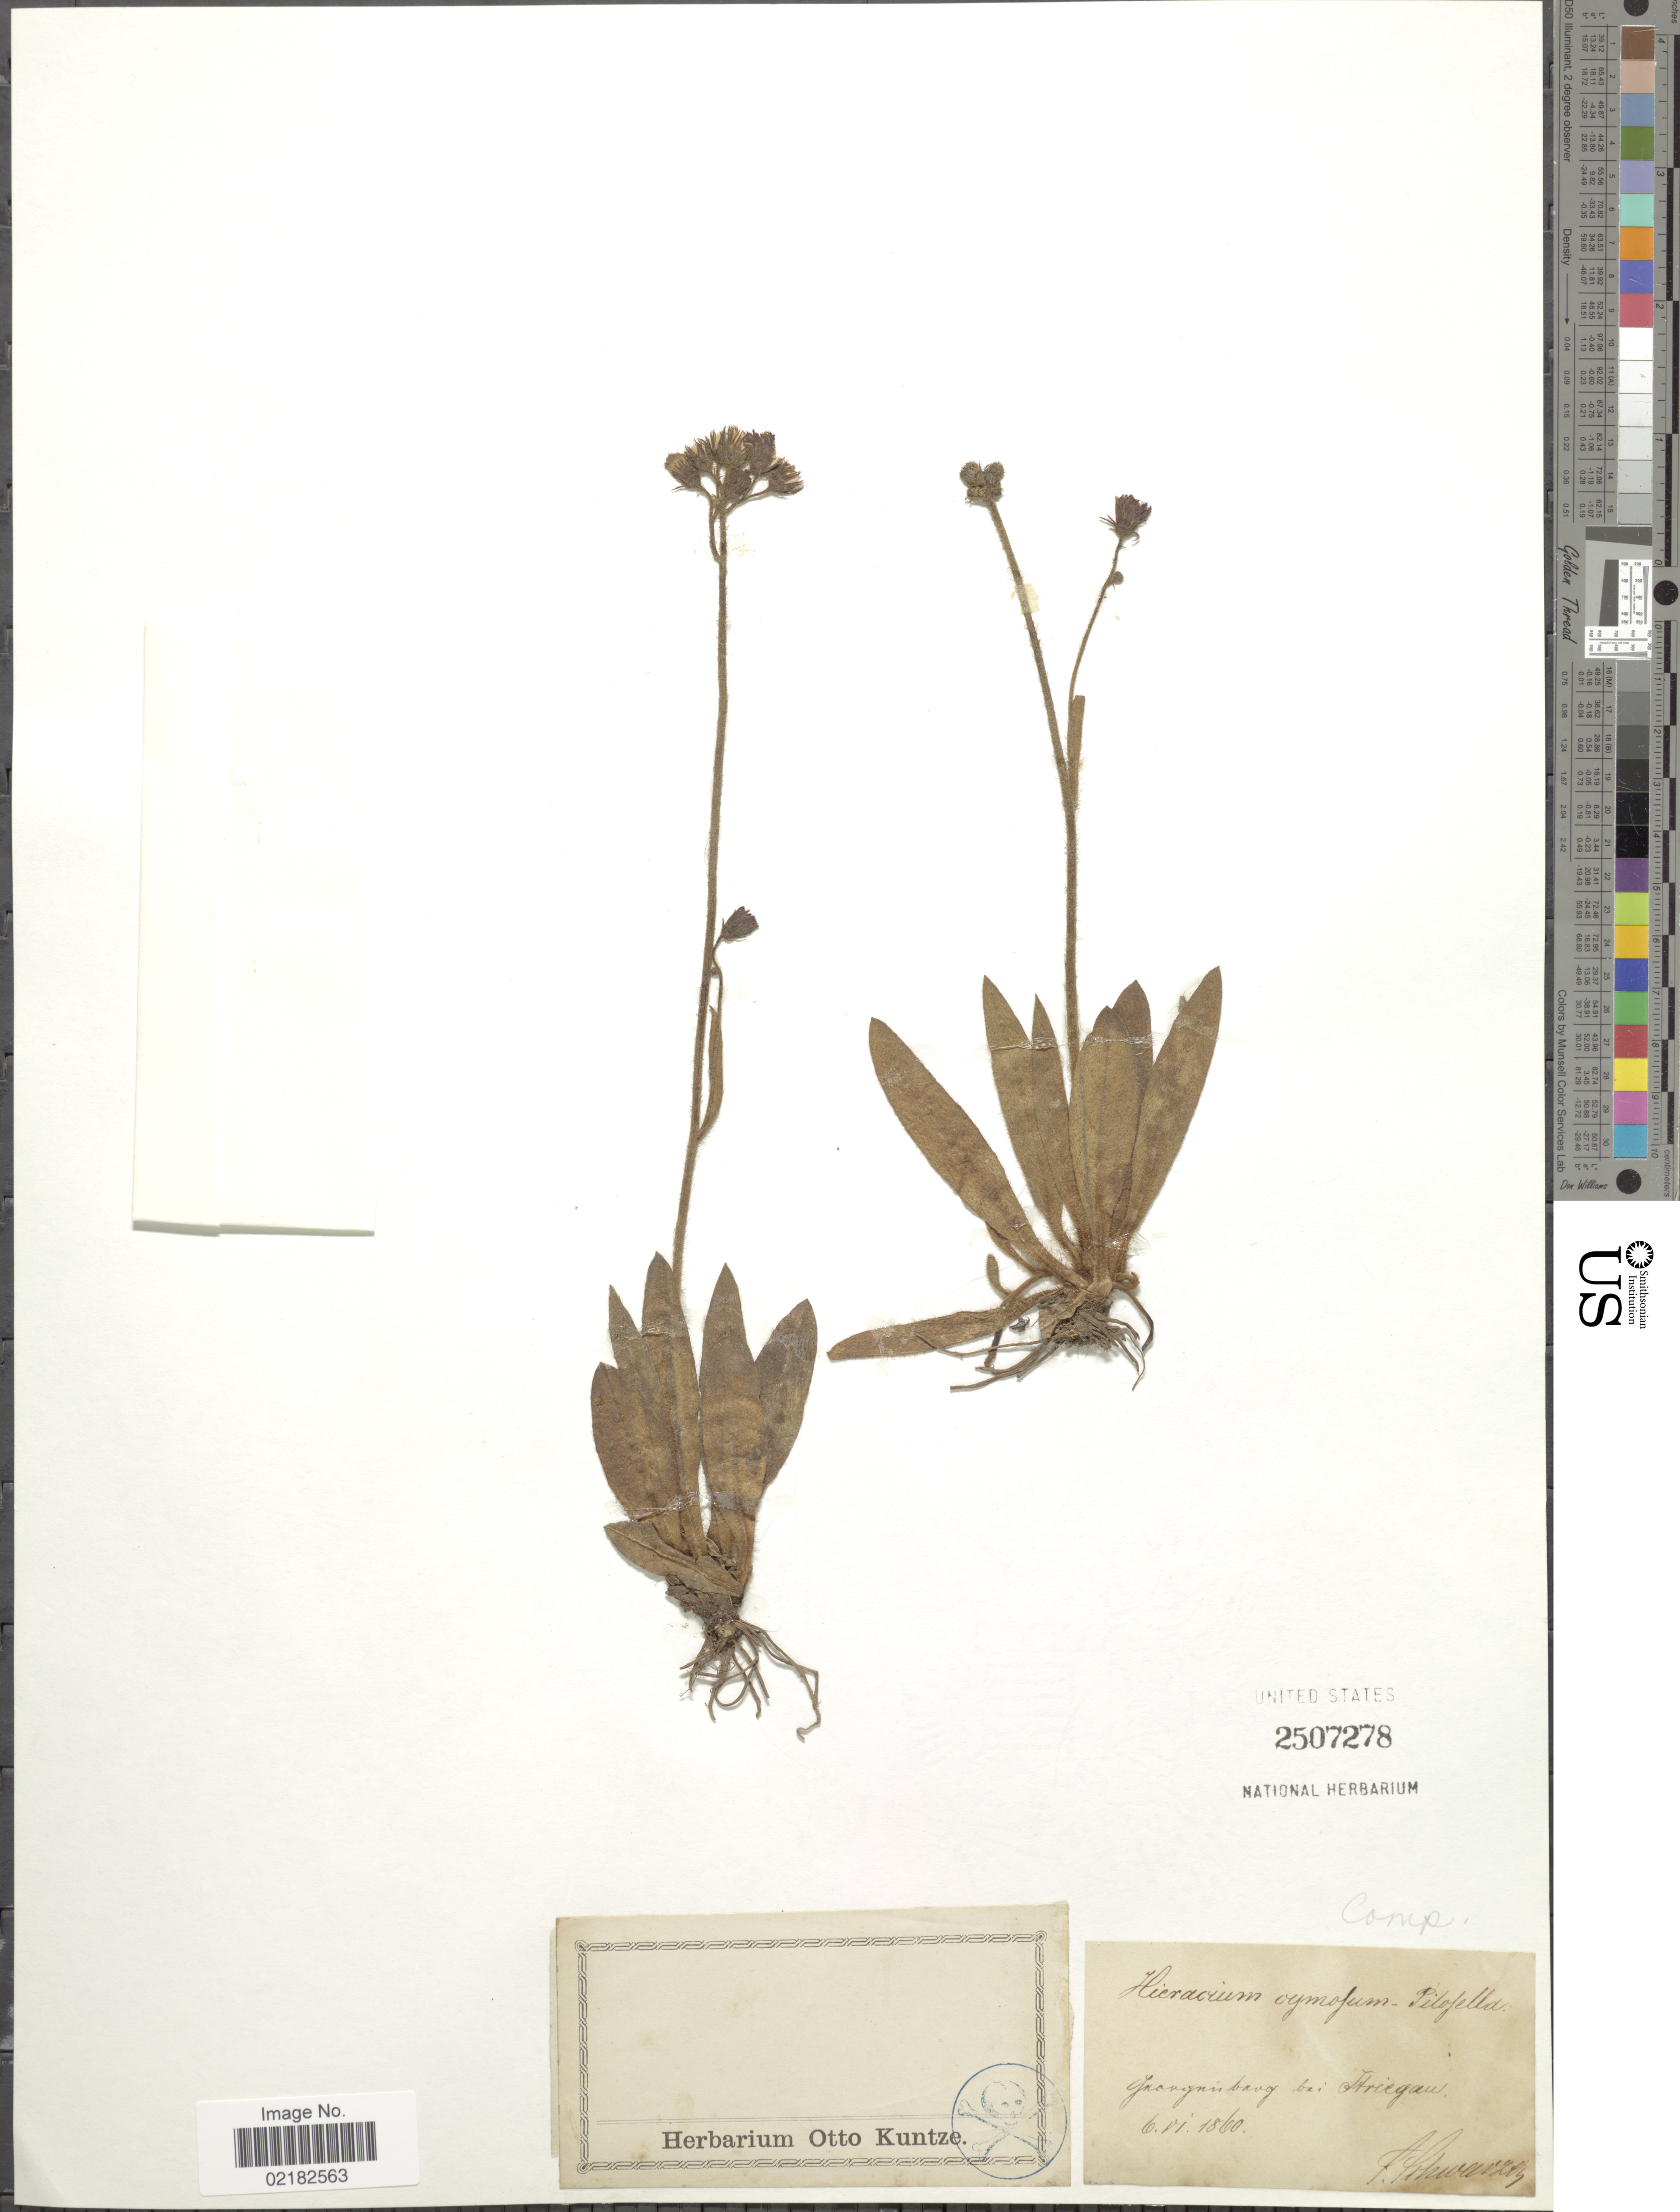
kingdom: Plantae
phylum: Tracheophyta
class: Magnoliopsida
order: Asterales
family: Asteraceae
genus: Pilosella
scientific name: Pilosella cymiflora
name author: (Näg. & Peter) S. Bräut. & Greuter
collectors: F. Schweizer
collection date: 1860-06-06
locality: Graveynis bang bei aricgan [interpreted]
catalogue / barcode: US 2507278